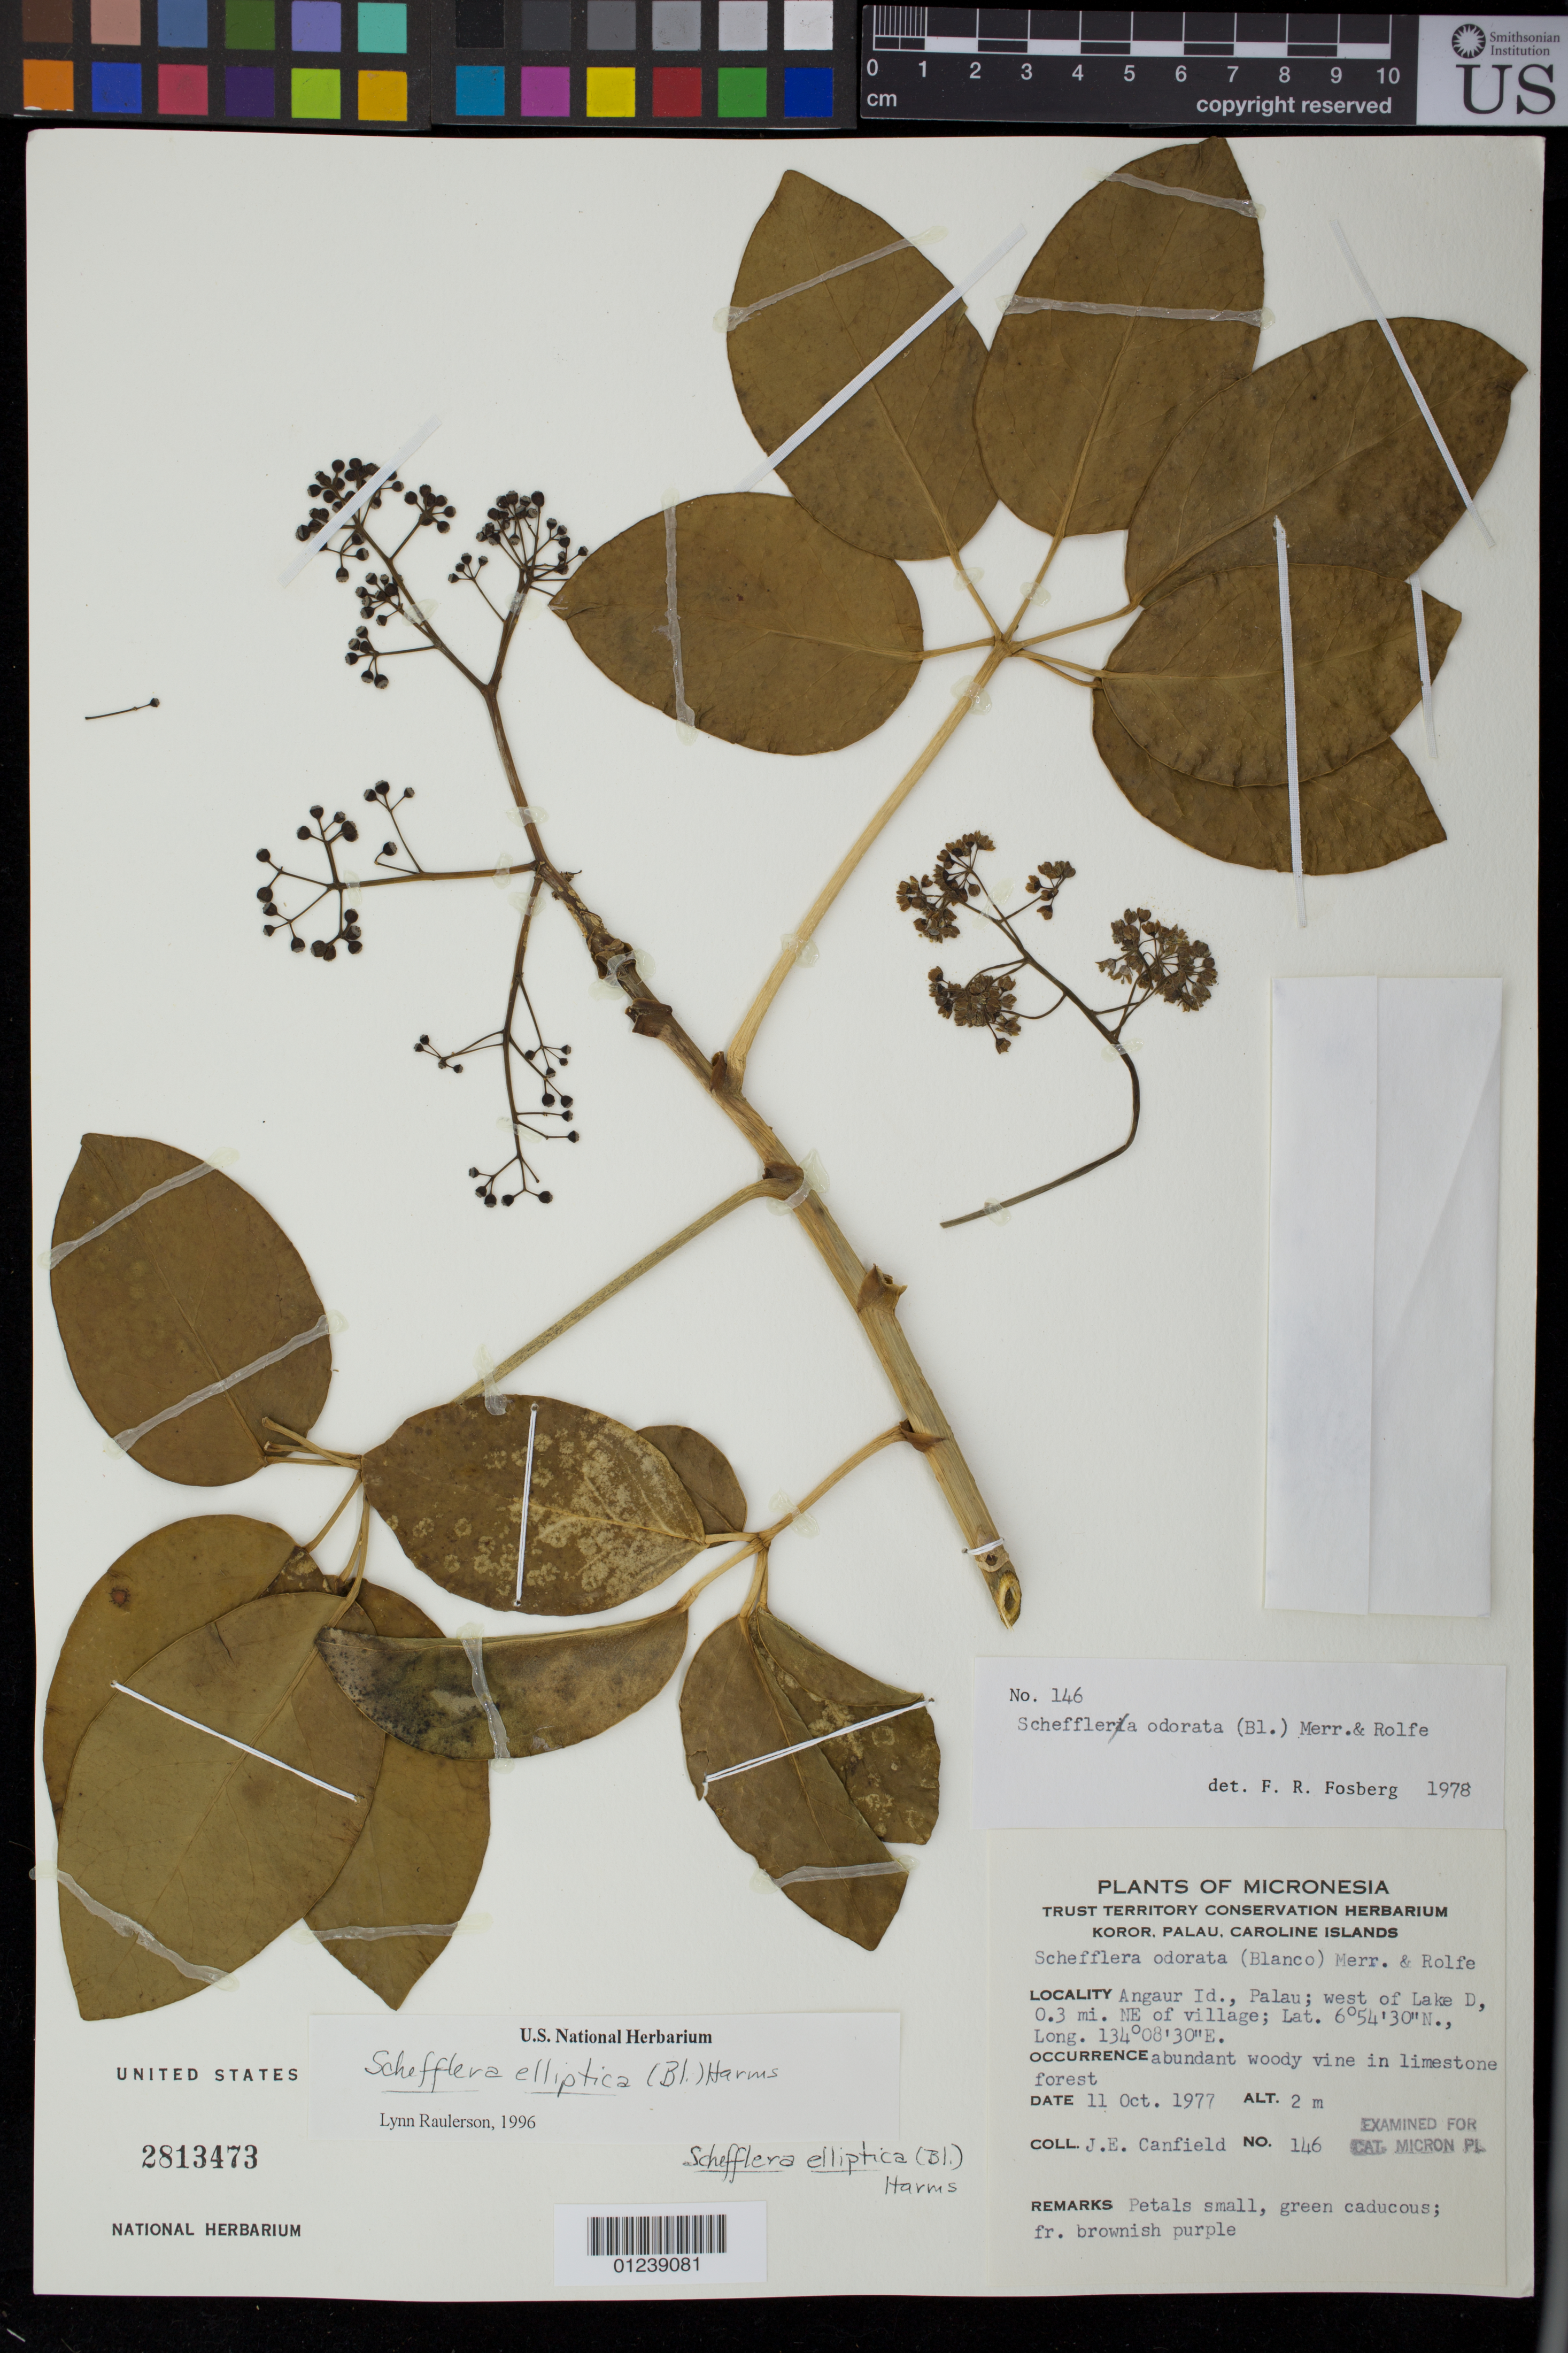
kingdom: Plantae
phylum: Tracheophyta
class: Magnoliopsida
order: Apiales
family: Araliaceae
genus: Heptapleurum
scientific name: Heptapleurum ellipticum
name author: (Blume) Seem.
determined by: Wagner, W. L., (BOT), Smithsonian Institution - National Museum of Natural History (UNITED STATES)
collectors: J. E. Canfield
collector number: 146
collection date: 1977-10-11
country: Palau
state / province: Angaur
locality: Caroline Islands. Angaur Id. West of Lake D, 0.3 mi. NE of village.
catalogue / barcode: US 2813473